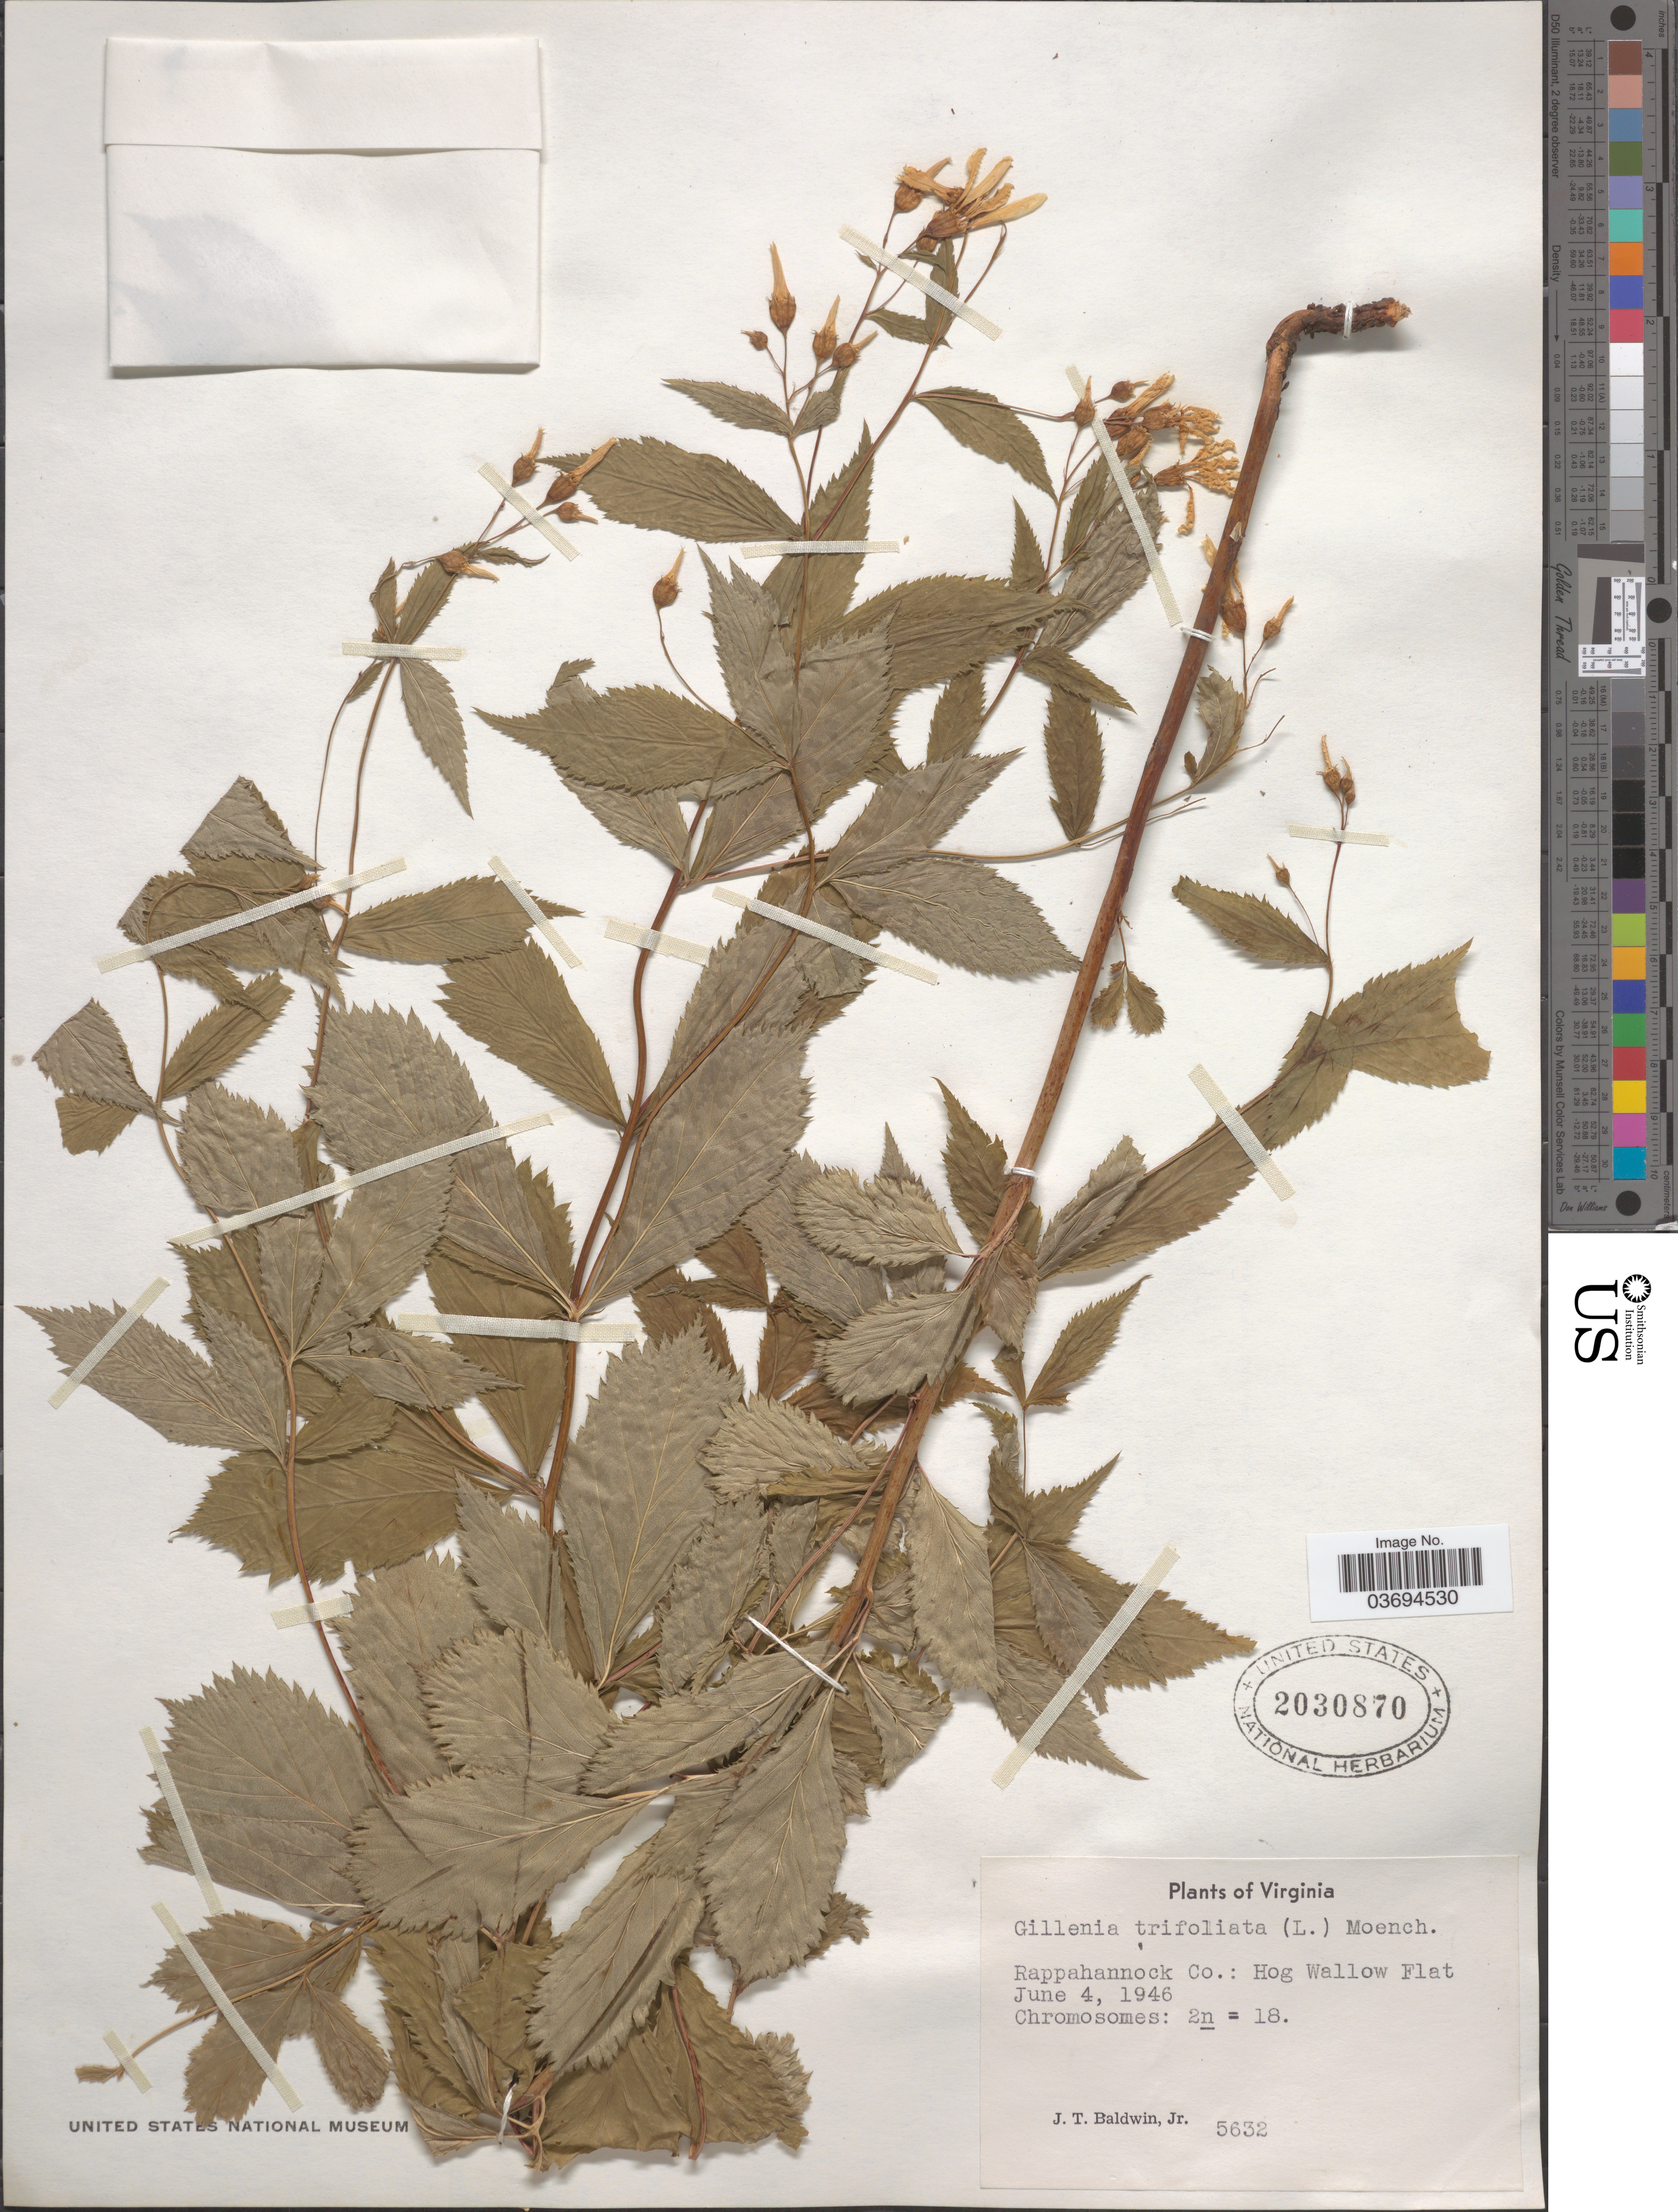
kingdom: Plantae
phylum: Tracheophyta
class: Magnoliopsida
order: Rosales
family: Rosaceae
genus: Gillenia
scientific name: Gillenia trifoliata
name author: (L.) Moench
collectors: J. T. Baldwin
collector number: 5632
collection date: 1946-06-04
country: United States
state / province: Virginia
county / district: Rappahannock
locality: Hog Wallow Flat.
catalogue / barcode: US 2030870